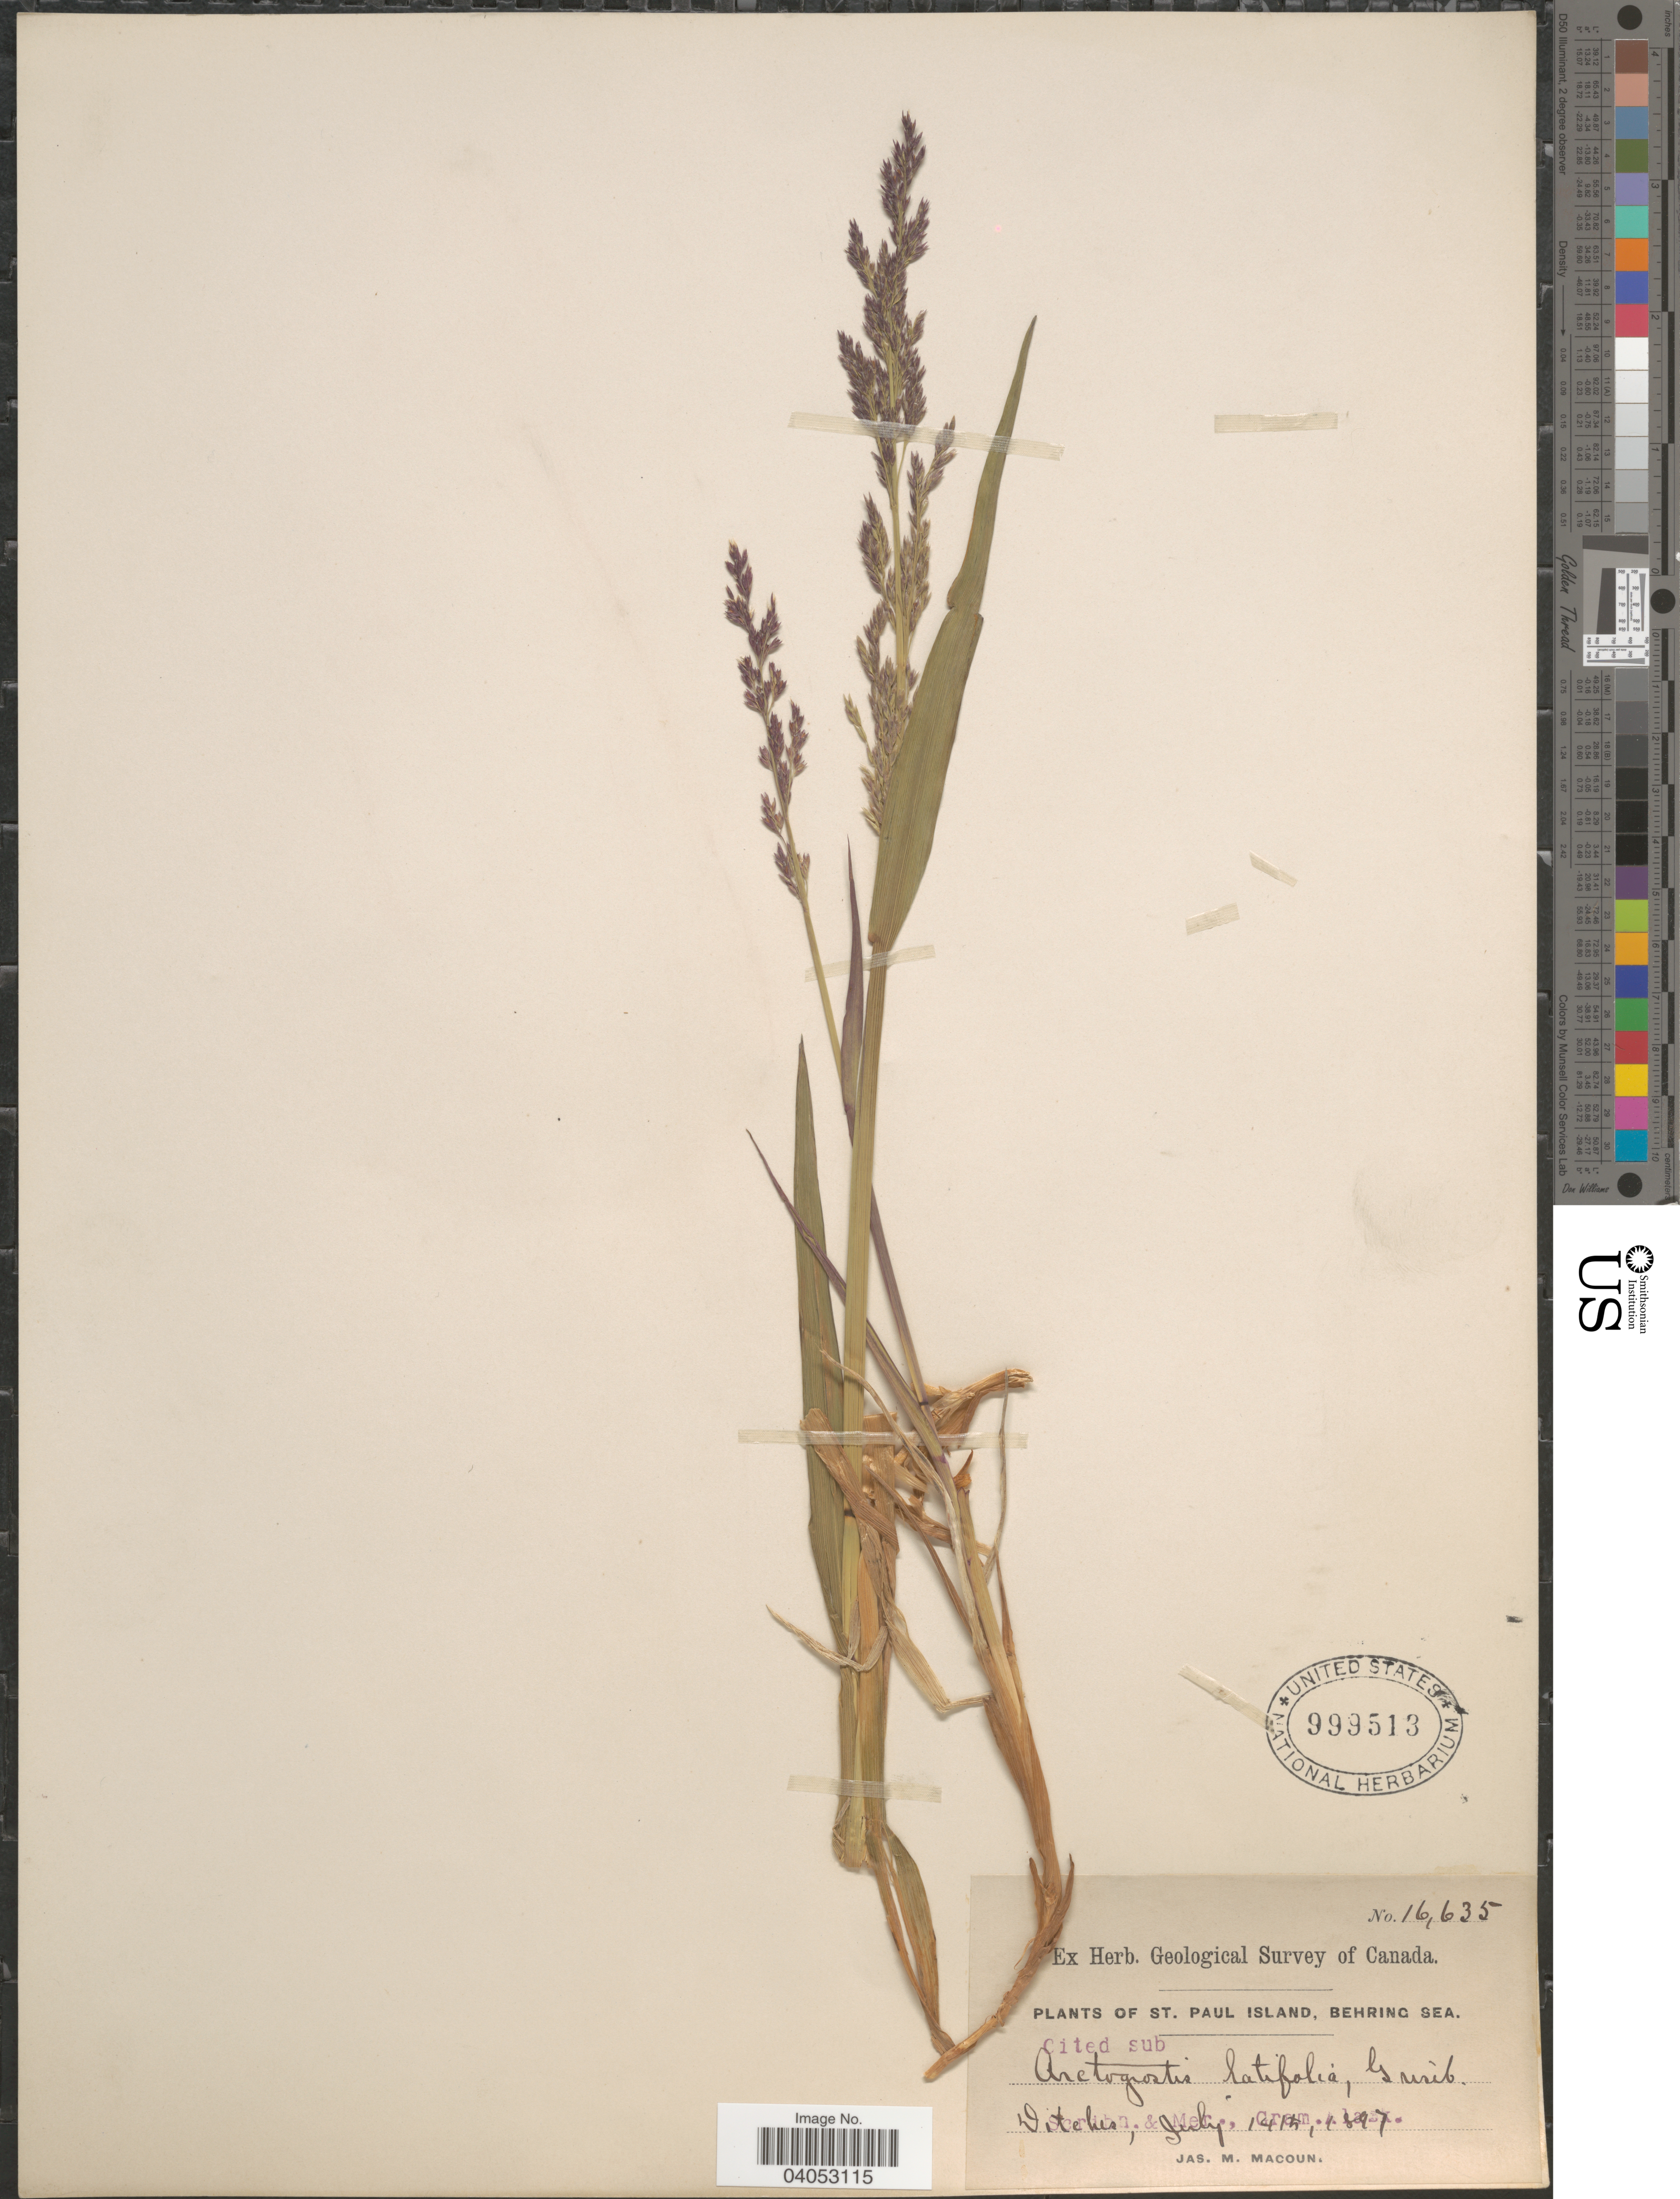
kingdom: Plantae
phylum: Tracheophyta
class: Liliopsida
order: Poales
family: Poaceae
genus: Arctagrostis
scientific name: Arctagrostis latifolia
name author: (R. Br.) Griseb.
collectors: J. M. Macoun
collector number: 16635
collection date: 1897-07-14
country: United States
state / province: Alaska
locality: St. Paul Island, Behring Sea.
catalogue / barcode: US 999513